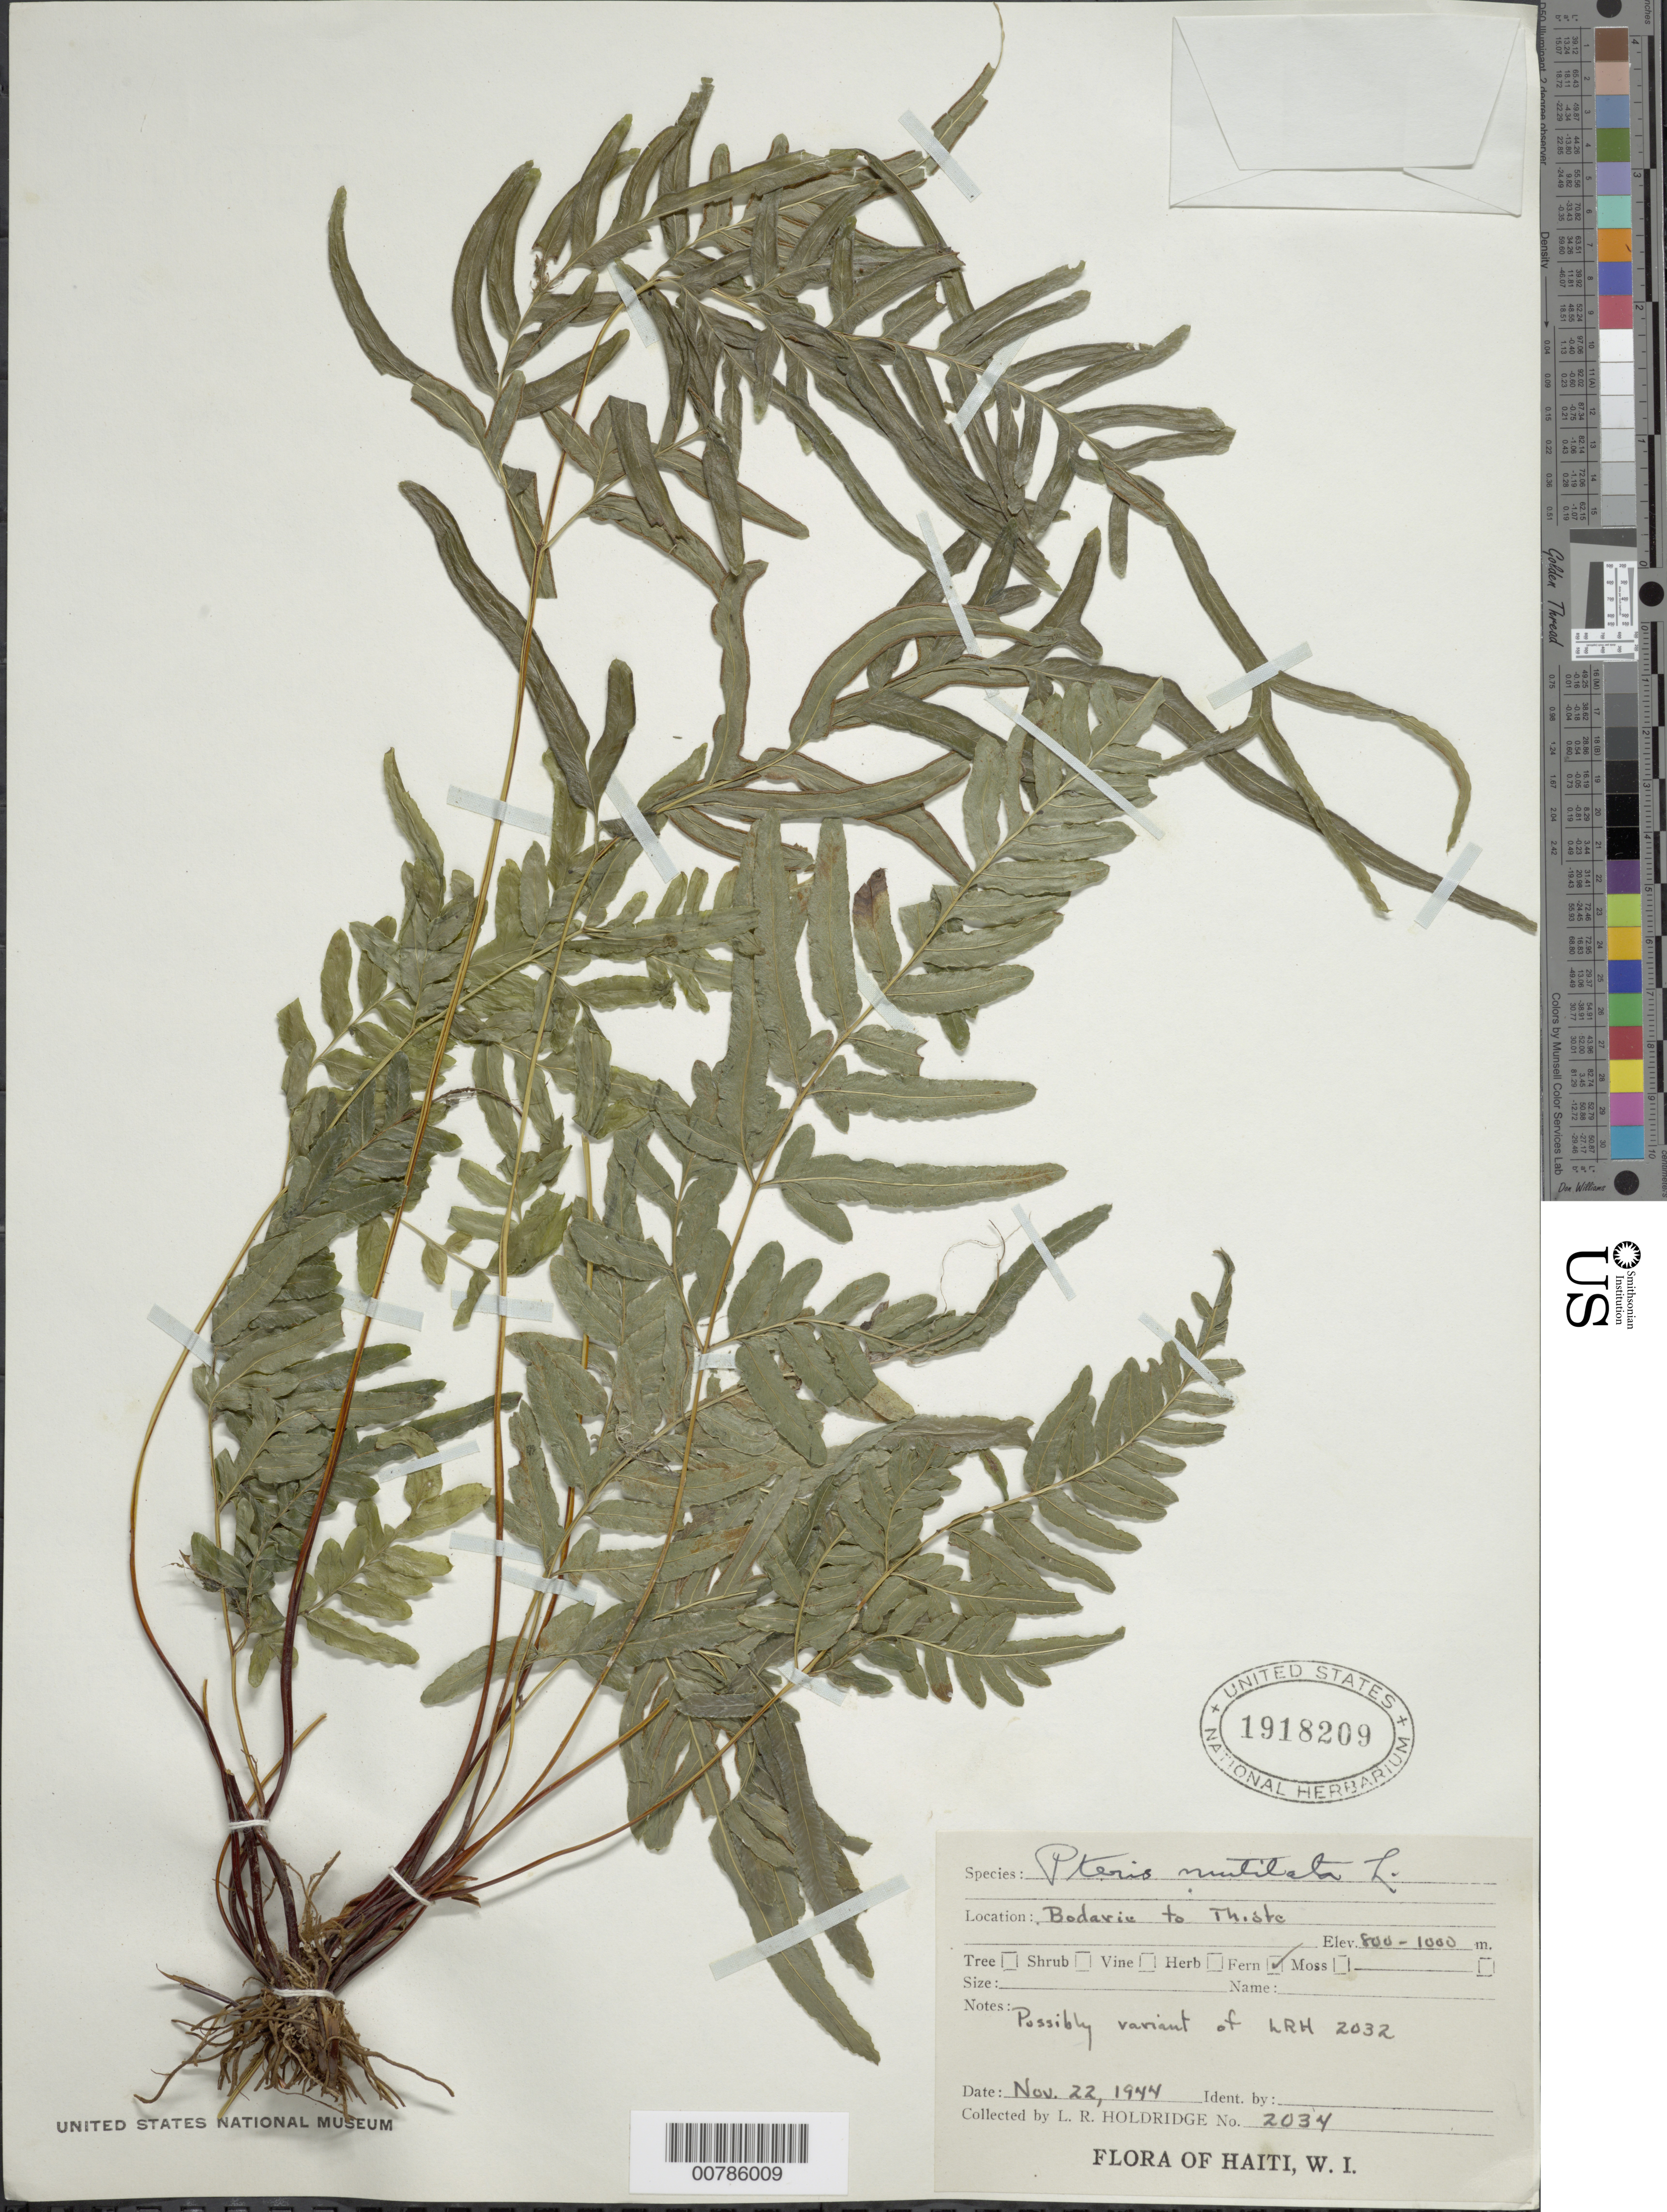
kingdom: Plantae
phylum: Tracheophyta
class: Polypodiopsida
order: Polypodiales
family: Pteridaceae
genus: Pteris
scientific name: Pteris mutilata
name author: L.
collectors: L. Holdridge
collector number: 2034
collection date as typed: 22 Nov 1944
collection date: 1944-11-22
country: Haiti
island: Hispaniola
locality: Bodarie to Thiste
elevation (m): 800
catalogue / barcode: US 1918209